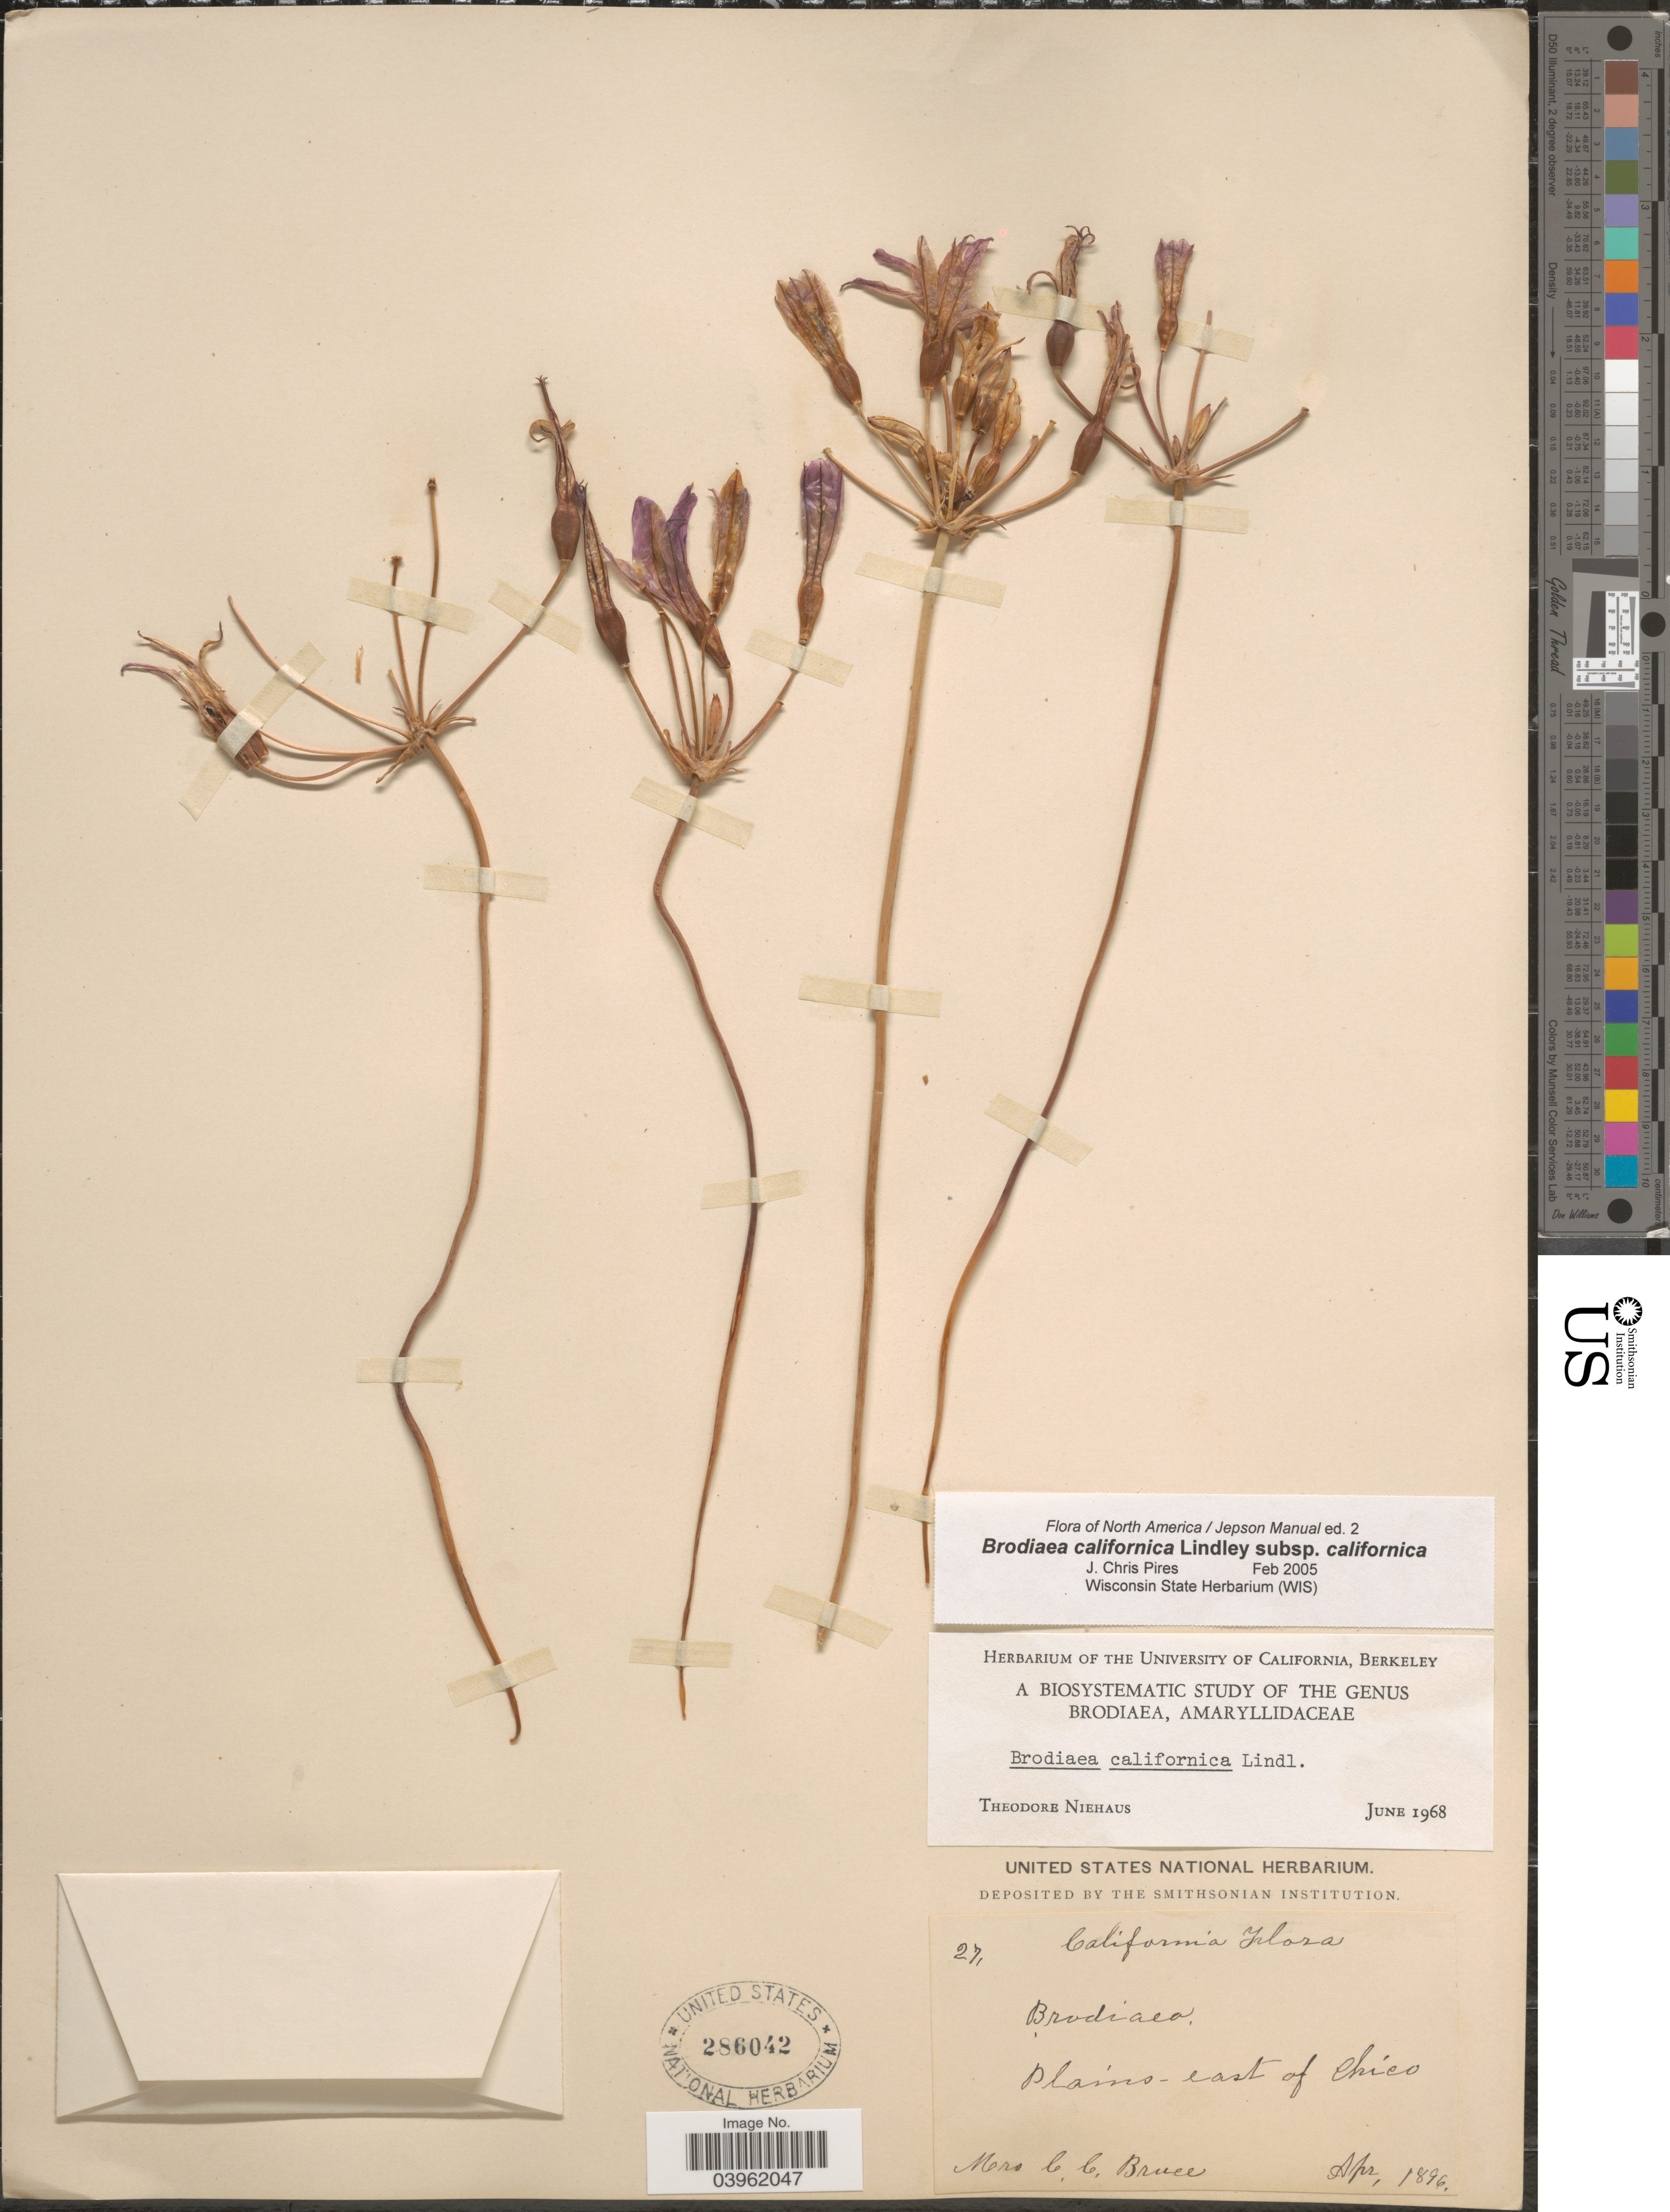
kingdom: Plantae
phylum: Tracheophyta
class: Liliopsida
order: Asparagales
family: Asparagaceae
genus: Brodiaea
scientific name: Brodiaea californica subsp. californica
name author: Lindl. ex Lem.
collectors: C. Bruce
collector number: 27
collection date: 1896-04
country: United States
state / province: California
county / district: Butte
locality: Plains- east of Chico.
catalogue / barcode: US 286042